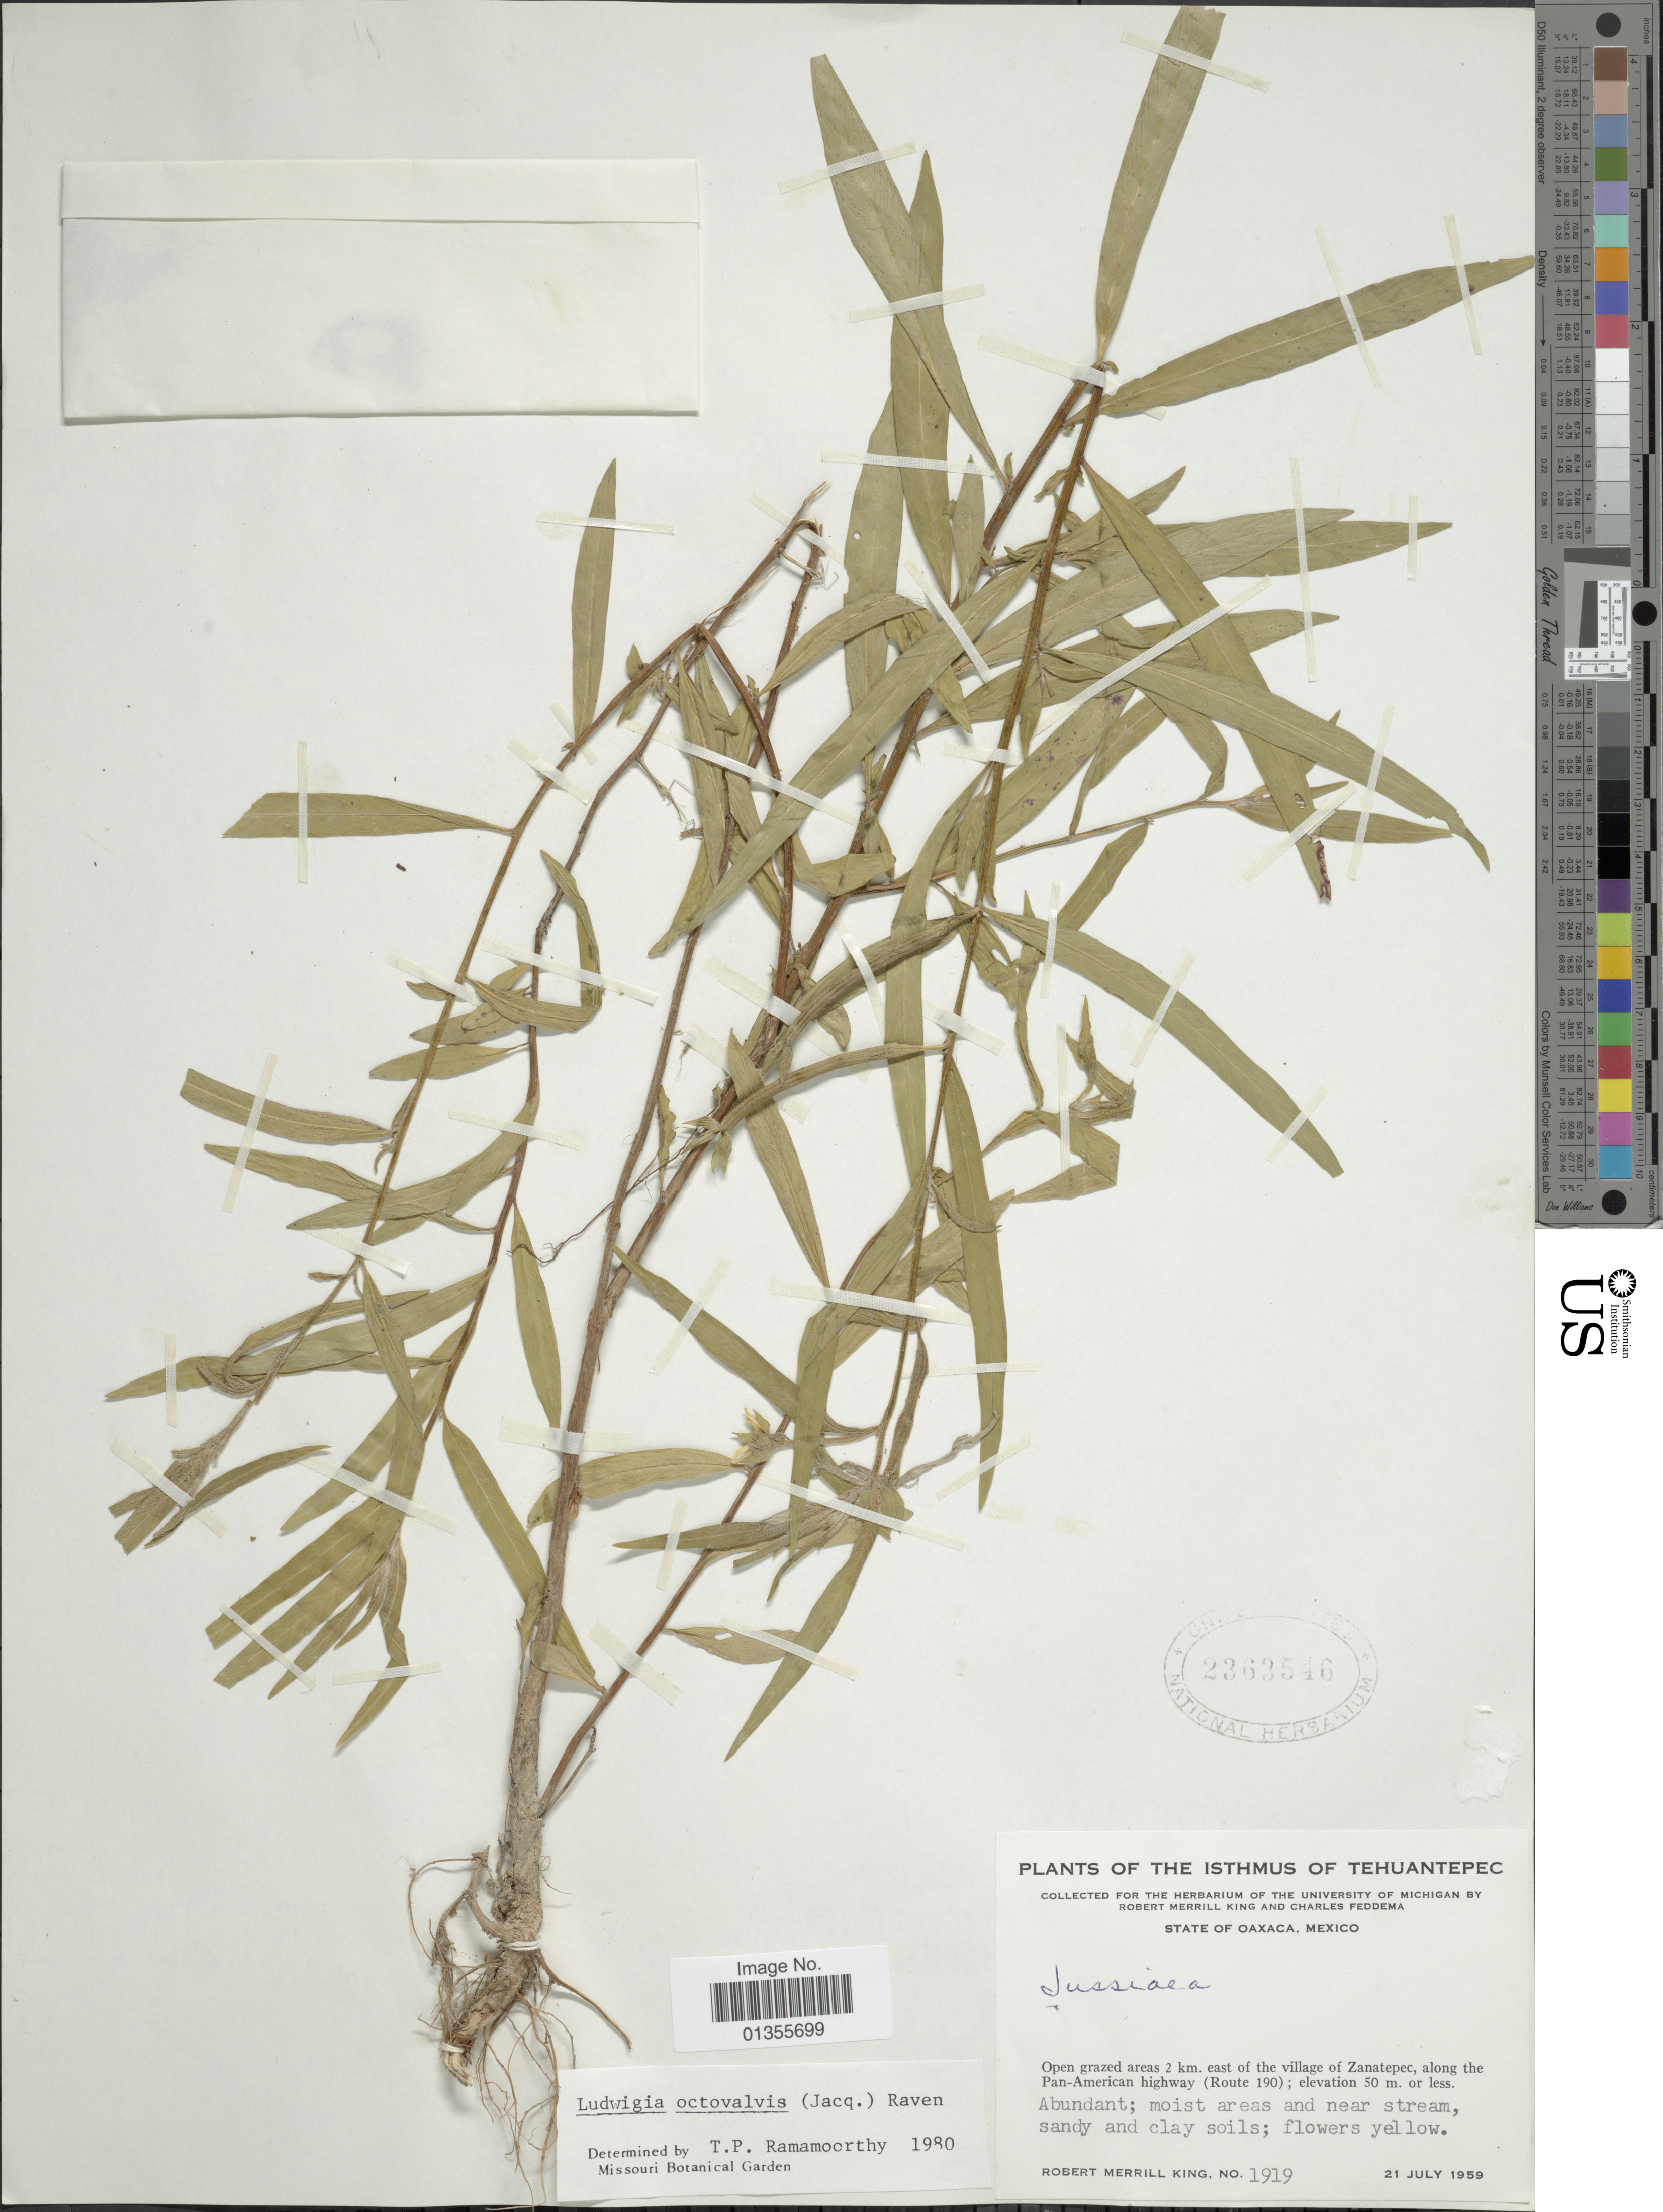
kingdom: Plantae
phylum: Tracheophyta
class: Magnoliopsida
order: Myrtales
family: Onagraceae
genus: Ludwigia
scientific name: Ludwigia octovalvis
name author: (Jacq.) P.H. Raven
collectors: R. M. King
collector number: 1919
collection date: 1959-07-21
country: Mexico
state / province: Oaxaca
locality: Tehuantepec. State of Oaxaca. Open grazed areas 2 km. east of the village of Zanatepec, along the Pan-American highway (Route 190)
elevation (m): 50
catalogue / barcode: US 2363546